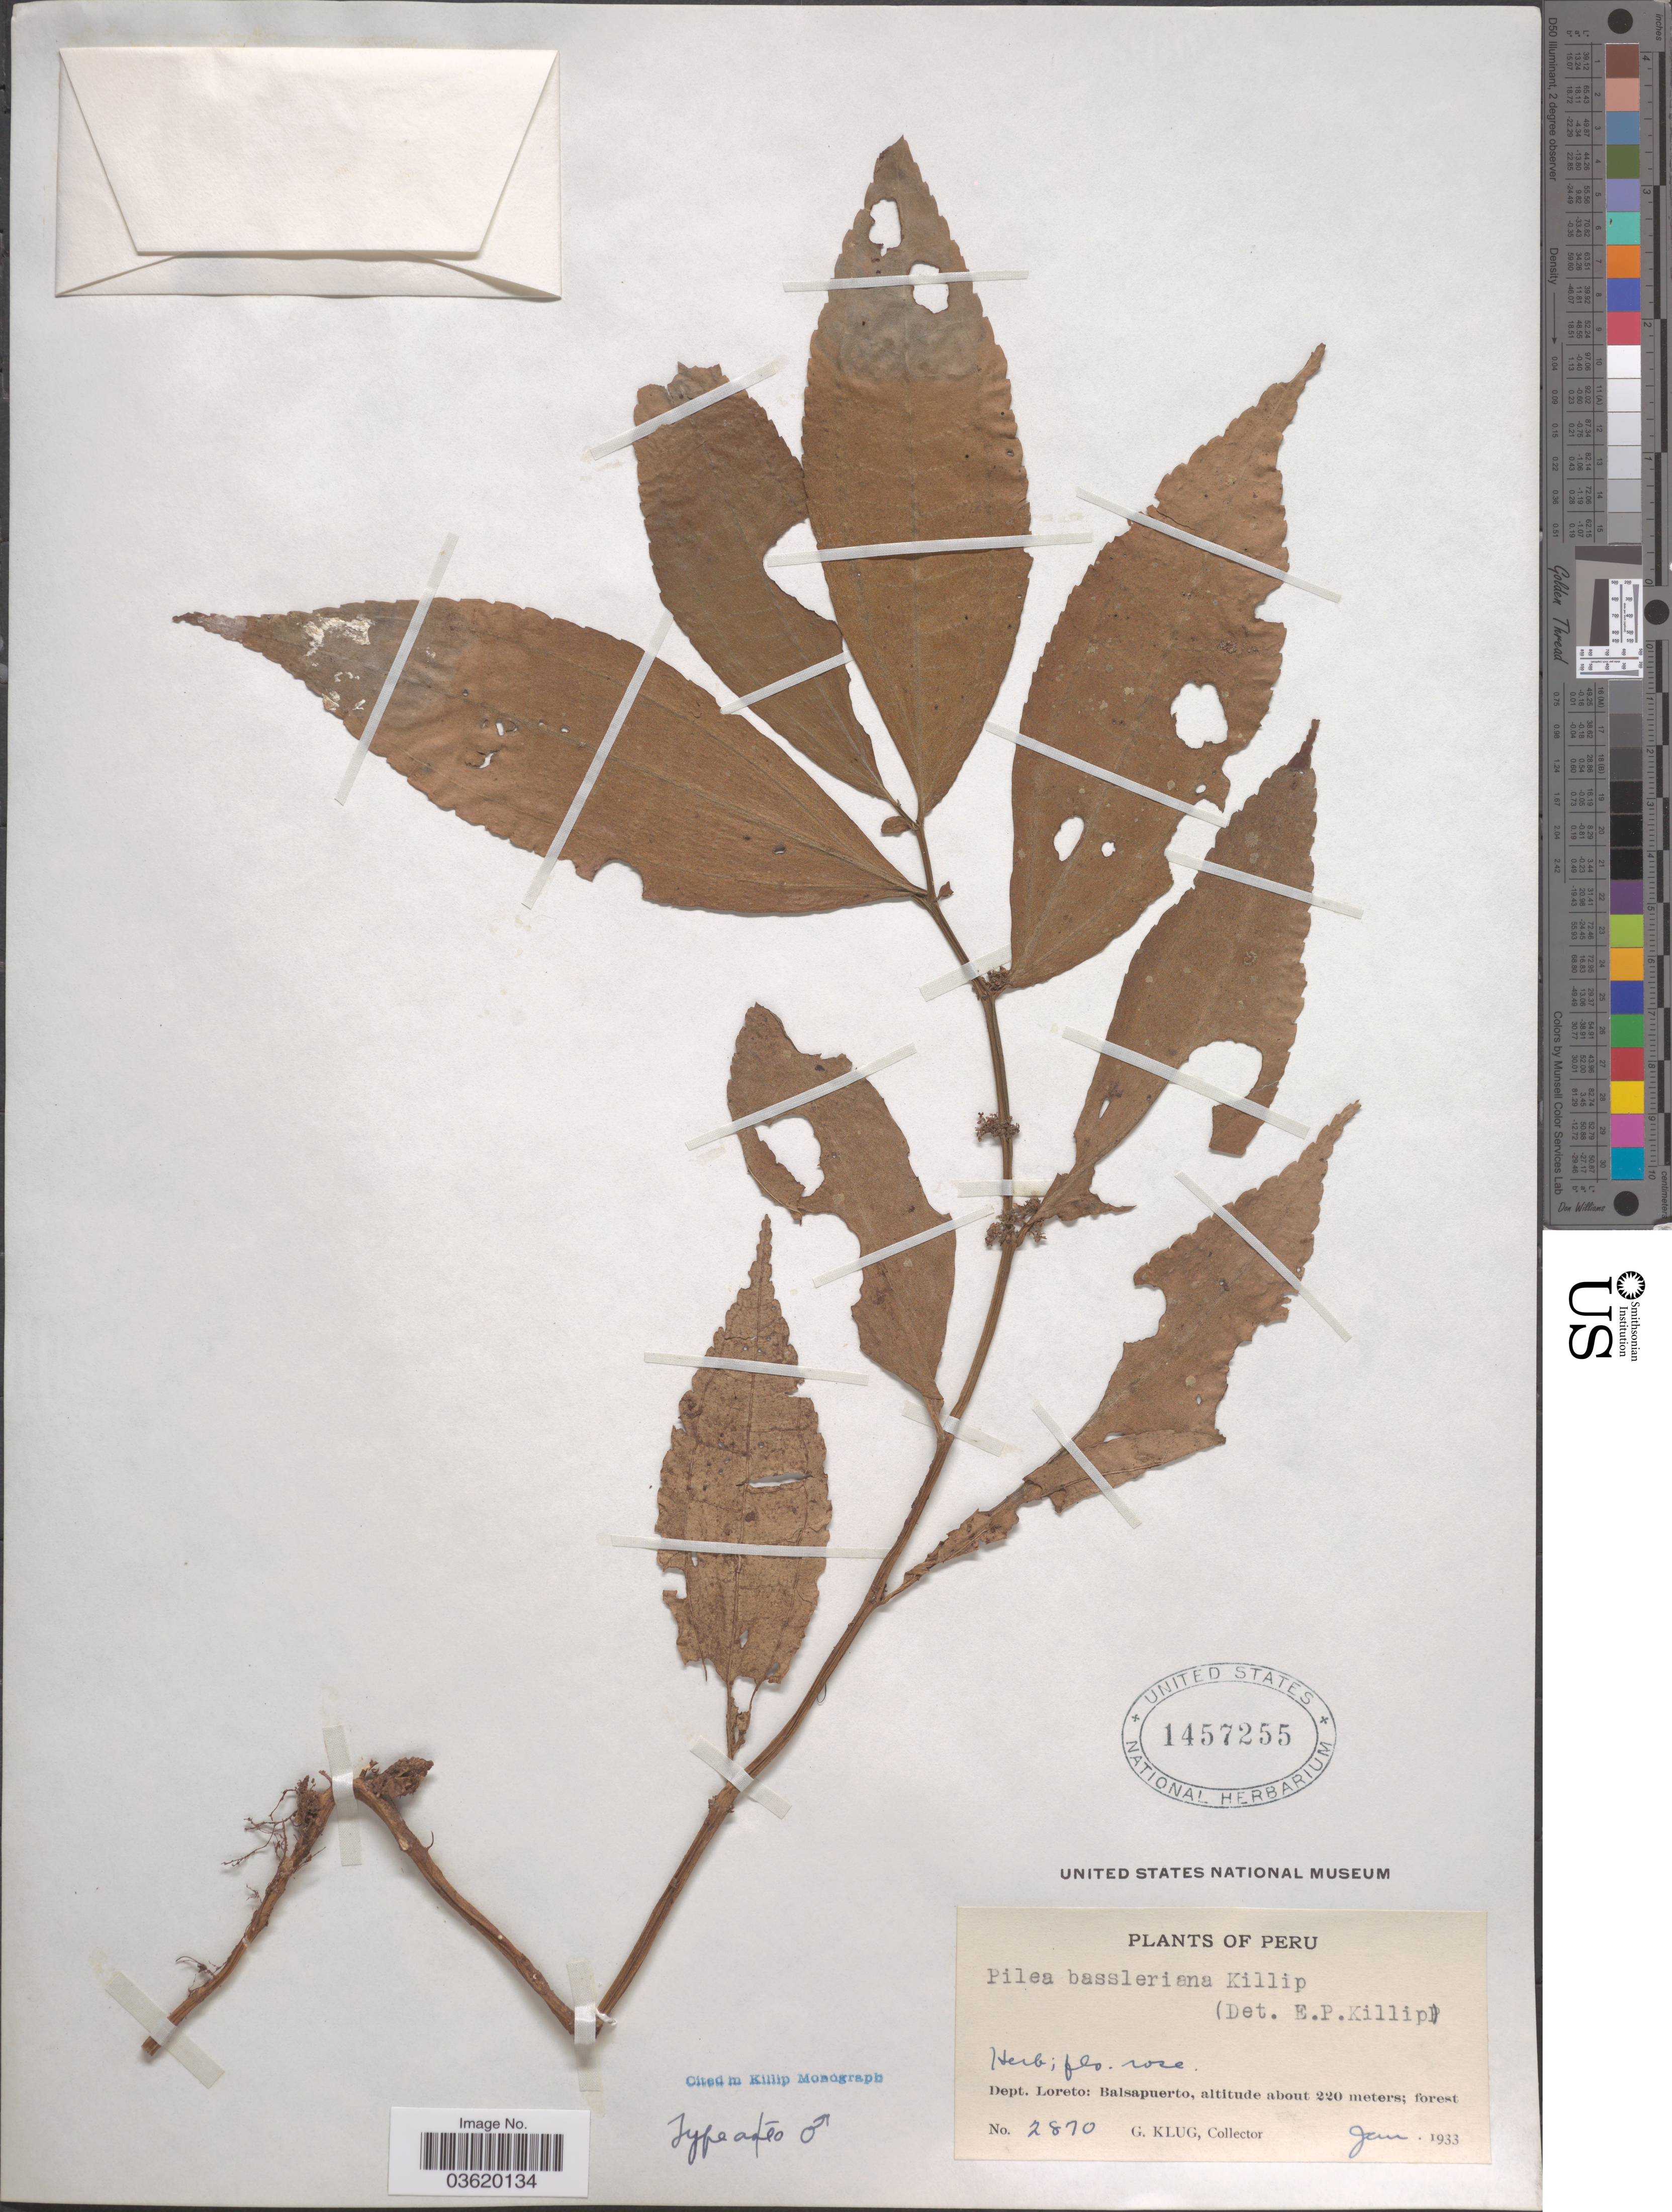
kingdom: Plantae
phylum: Tracheophyta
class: Magnoliopsida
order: Rosales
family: Urticaceae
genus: Pilea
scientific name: Pilea bassleriana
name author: Killip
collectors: G. Klug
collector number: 2870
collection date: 1933-01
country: Peru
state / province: Loreto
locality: Dept. Loreto: Balsapuerto.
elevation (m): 220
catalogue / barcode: US 1457255